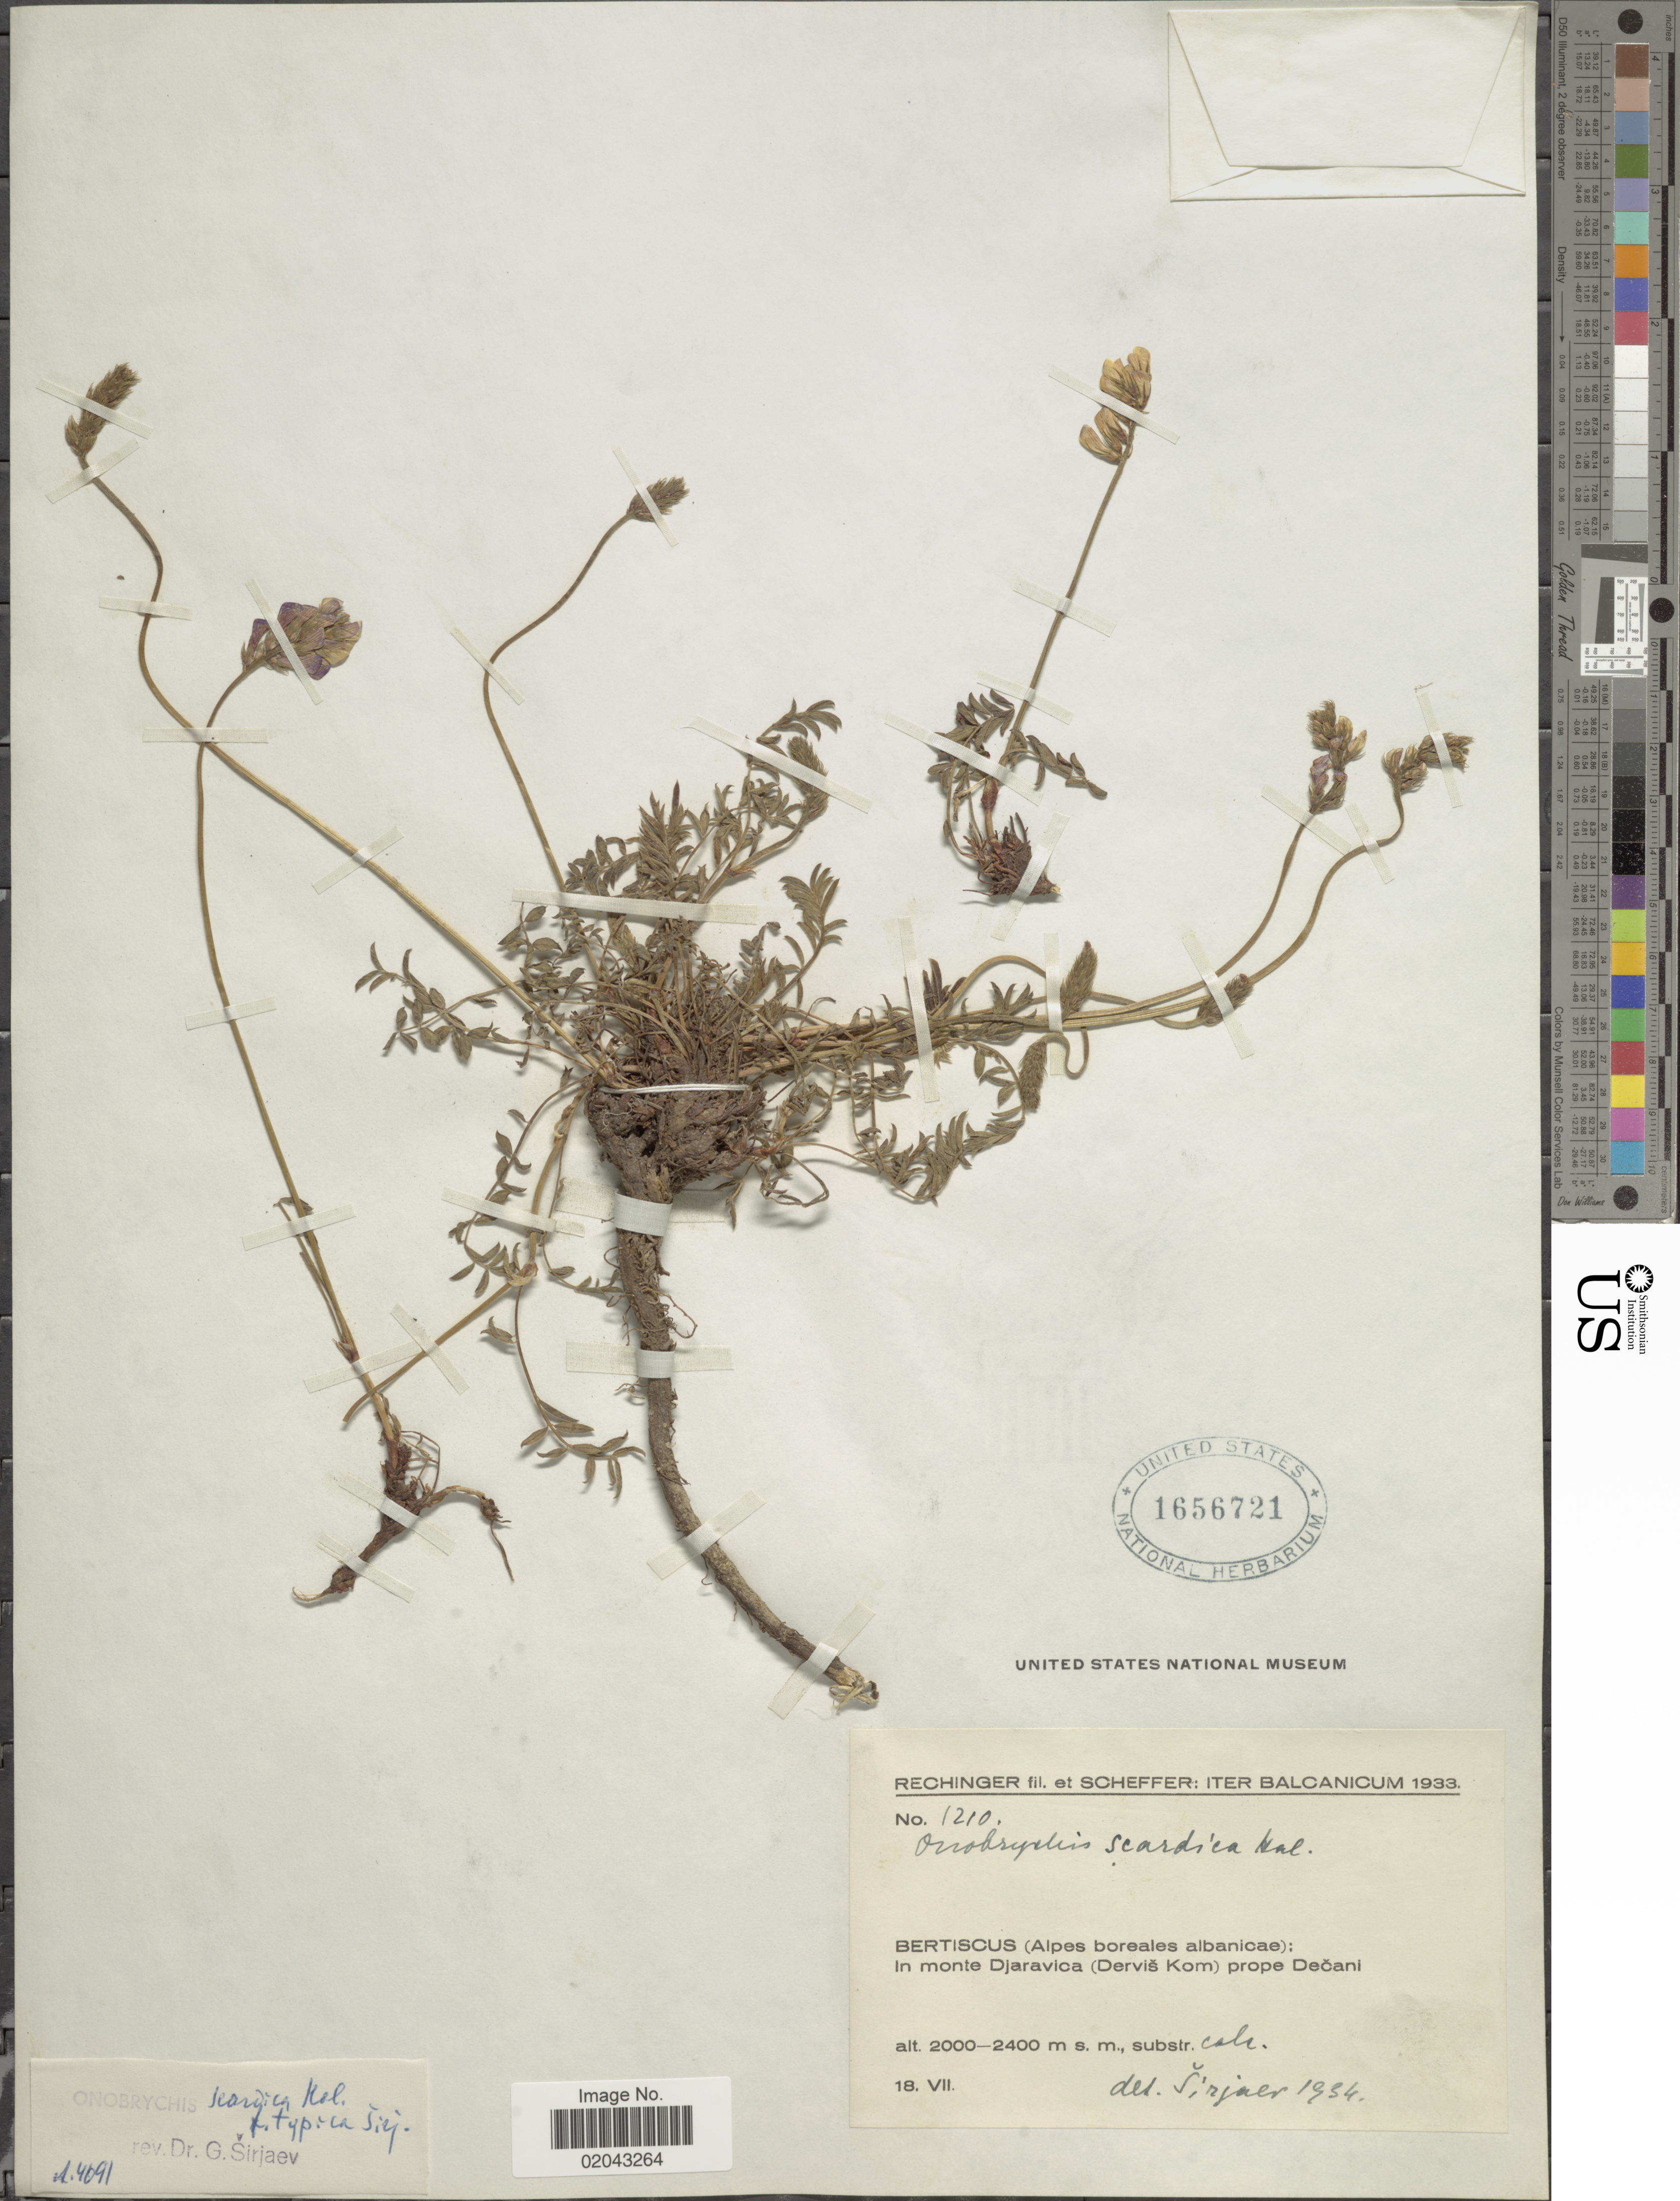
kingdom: Plantae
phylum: Tracheophyta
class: Magnoliopsida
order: Fabales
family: Fabaceae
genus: Onobrychis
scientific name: Onobrychis scardica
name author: (Griseb.) Halácsy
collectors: -- Rechinger & Scheffer, --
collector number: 1210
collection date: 1933-07-17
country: Kosovo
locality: Bertiscus (alpes boreales albanicae) In monte Djaravica (Dervis Kom) prope Decani.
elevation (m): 2000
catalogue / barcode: US 1656721